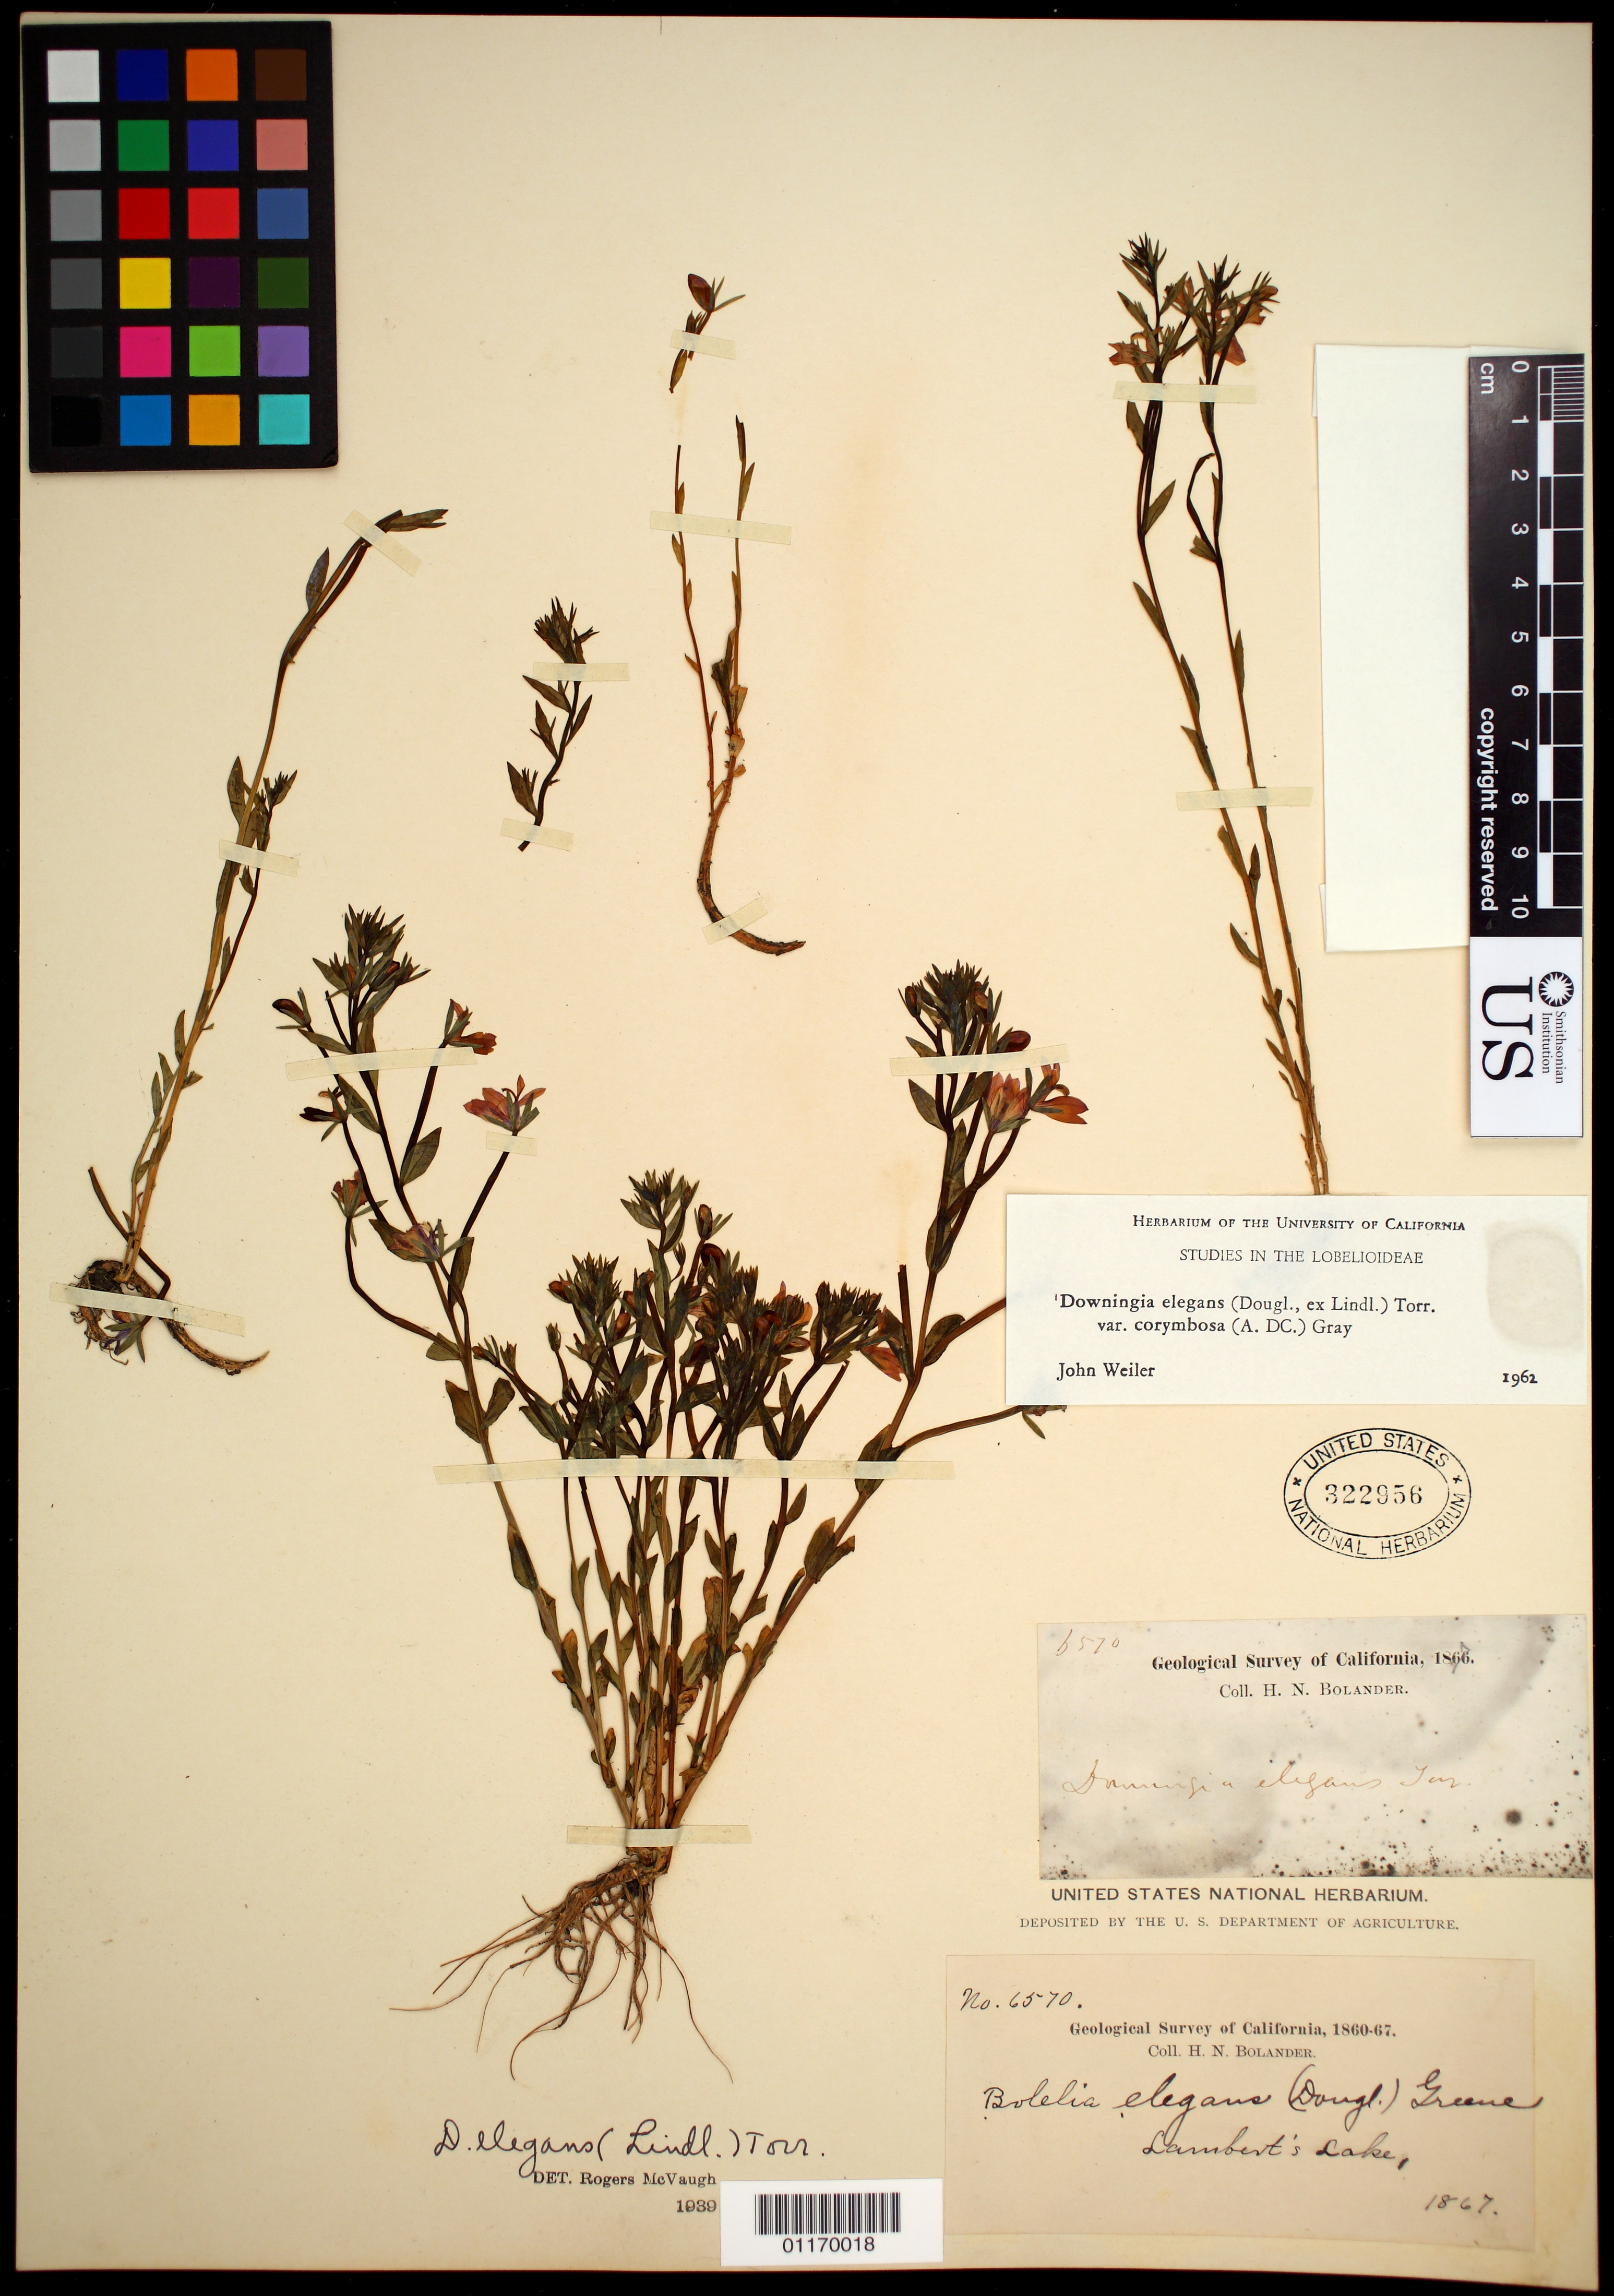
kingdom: Plantae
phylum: Tracheophyta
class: Magnoliopsida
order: Asterales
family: Campanulaceae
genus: Downingia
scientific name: Downingia elegans var. corymbosa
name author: (A. DC.) A. Gray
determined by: Weiler, John H.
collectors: H. Bolander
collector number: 6570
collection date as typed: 1867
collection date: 1867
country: United States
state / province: California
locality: Lambert's Lake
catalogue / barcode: US 322956